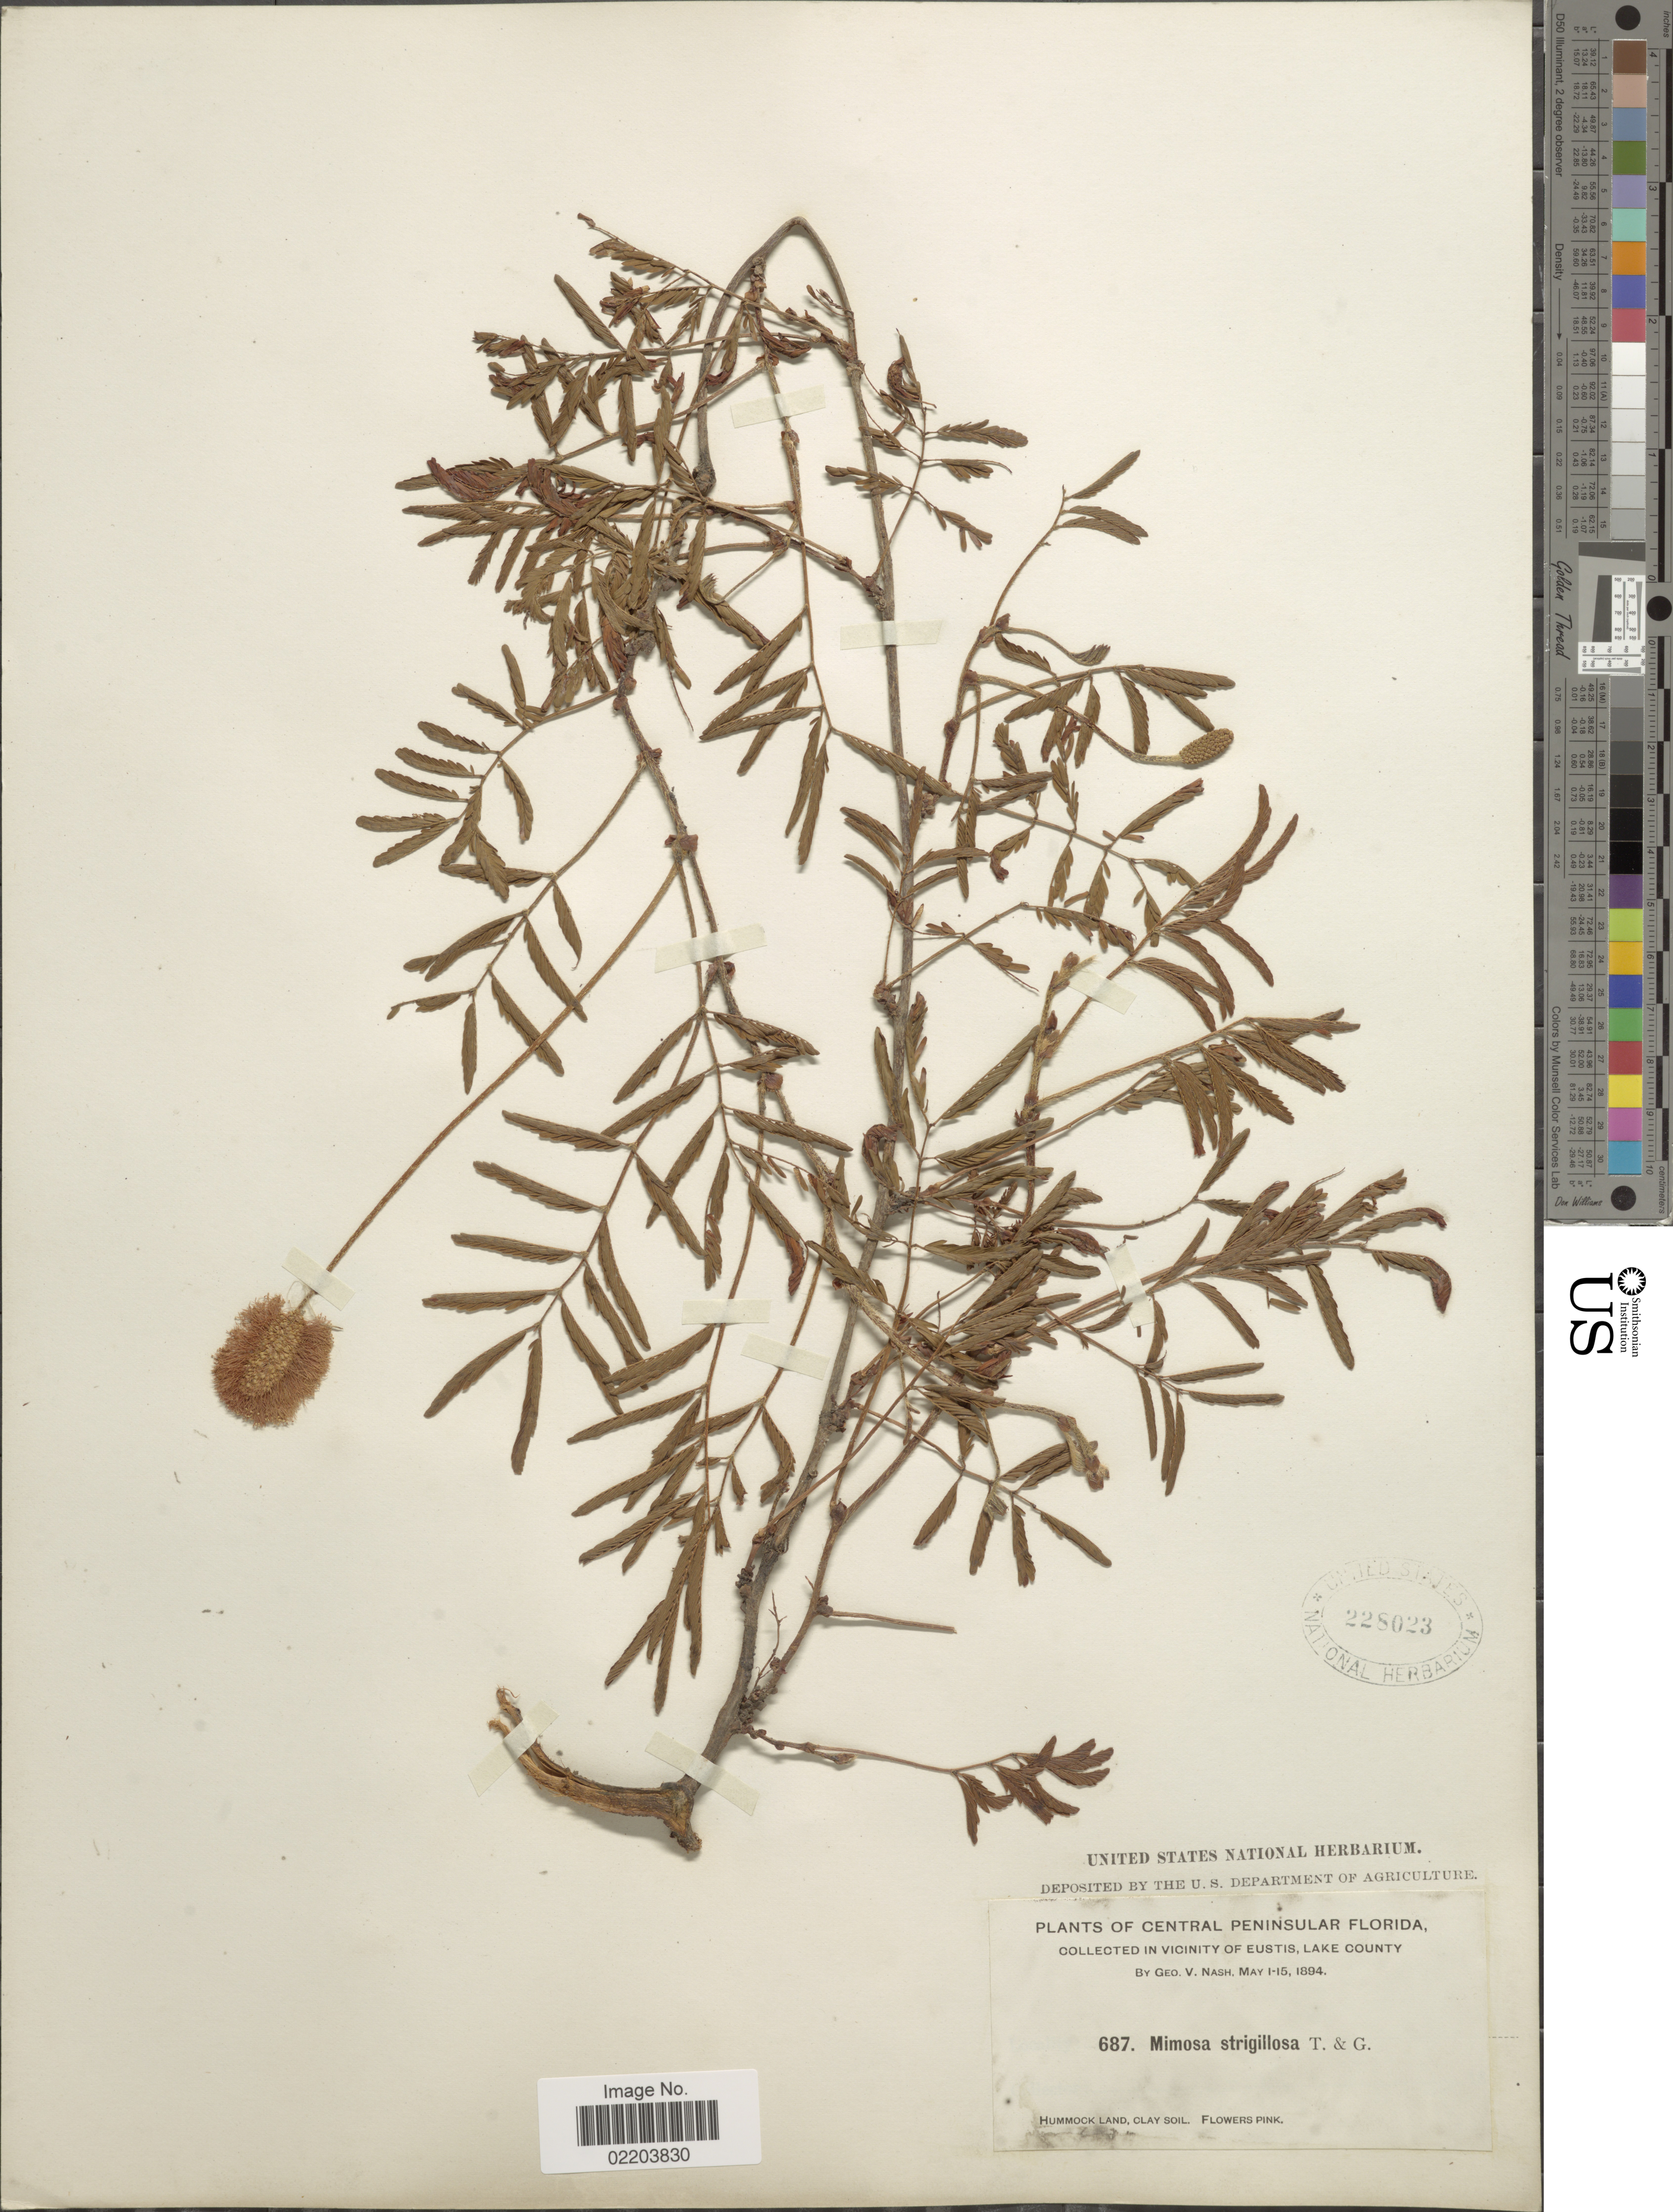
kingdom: Plantae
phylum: Tracheophyta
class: Magnoliopsida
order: Fabales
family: Fabaceae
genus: Mimosa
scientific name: Mimosa strigillosa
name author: Torr. & A. Gray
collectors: G. V. Nash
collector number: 687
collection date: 1894-05-01/1894-05-15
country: United States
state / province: Florida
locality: Central Peninsular Florida, In Vicinity of Eustis, Lake County, Hummock Land, Clay Soil. Flowers Pink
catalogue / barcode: US 228023